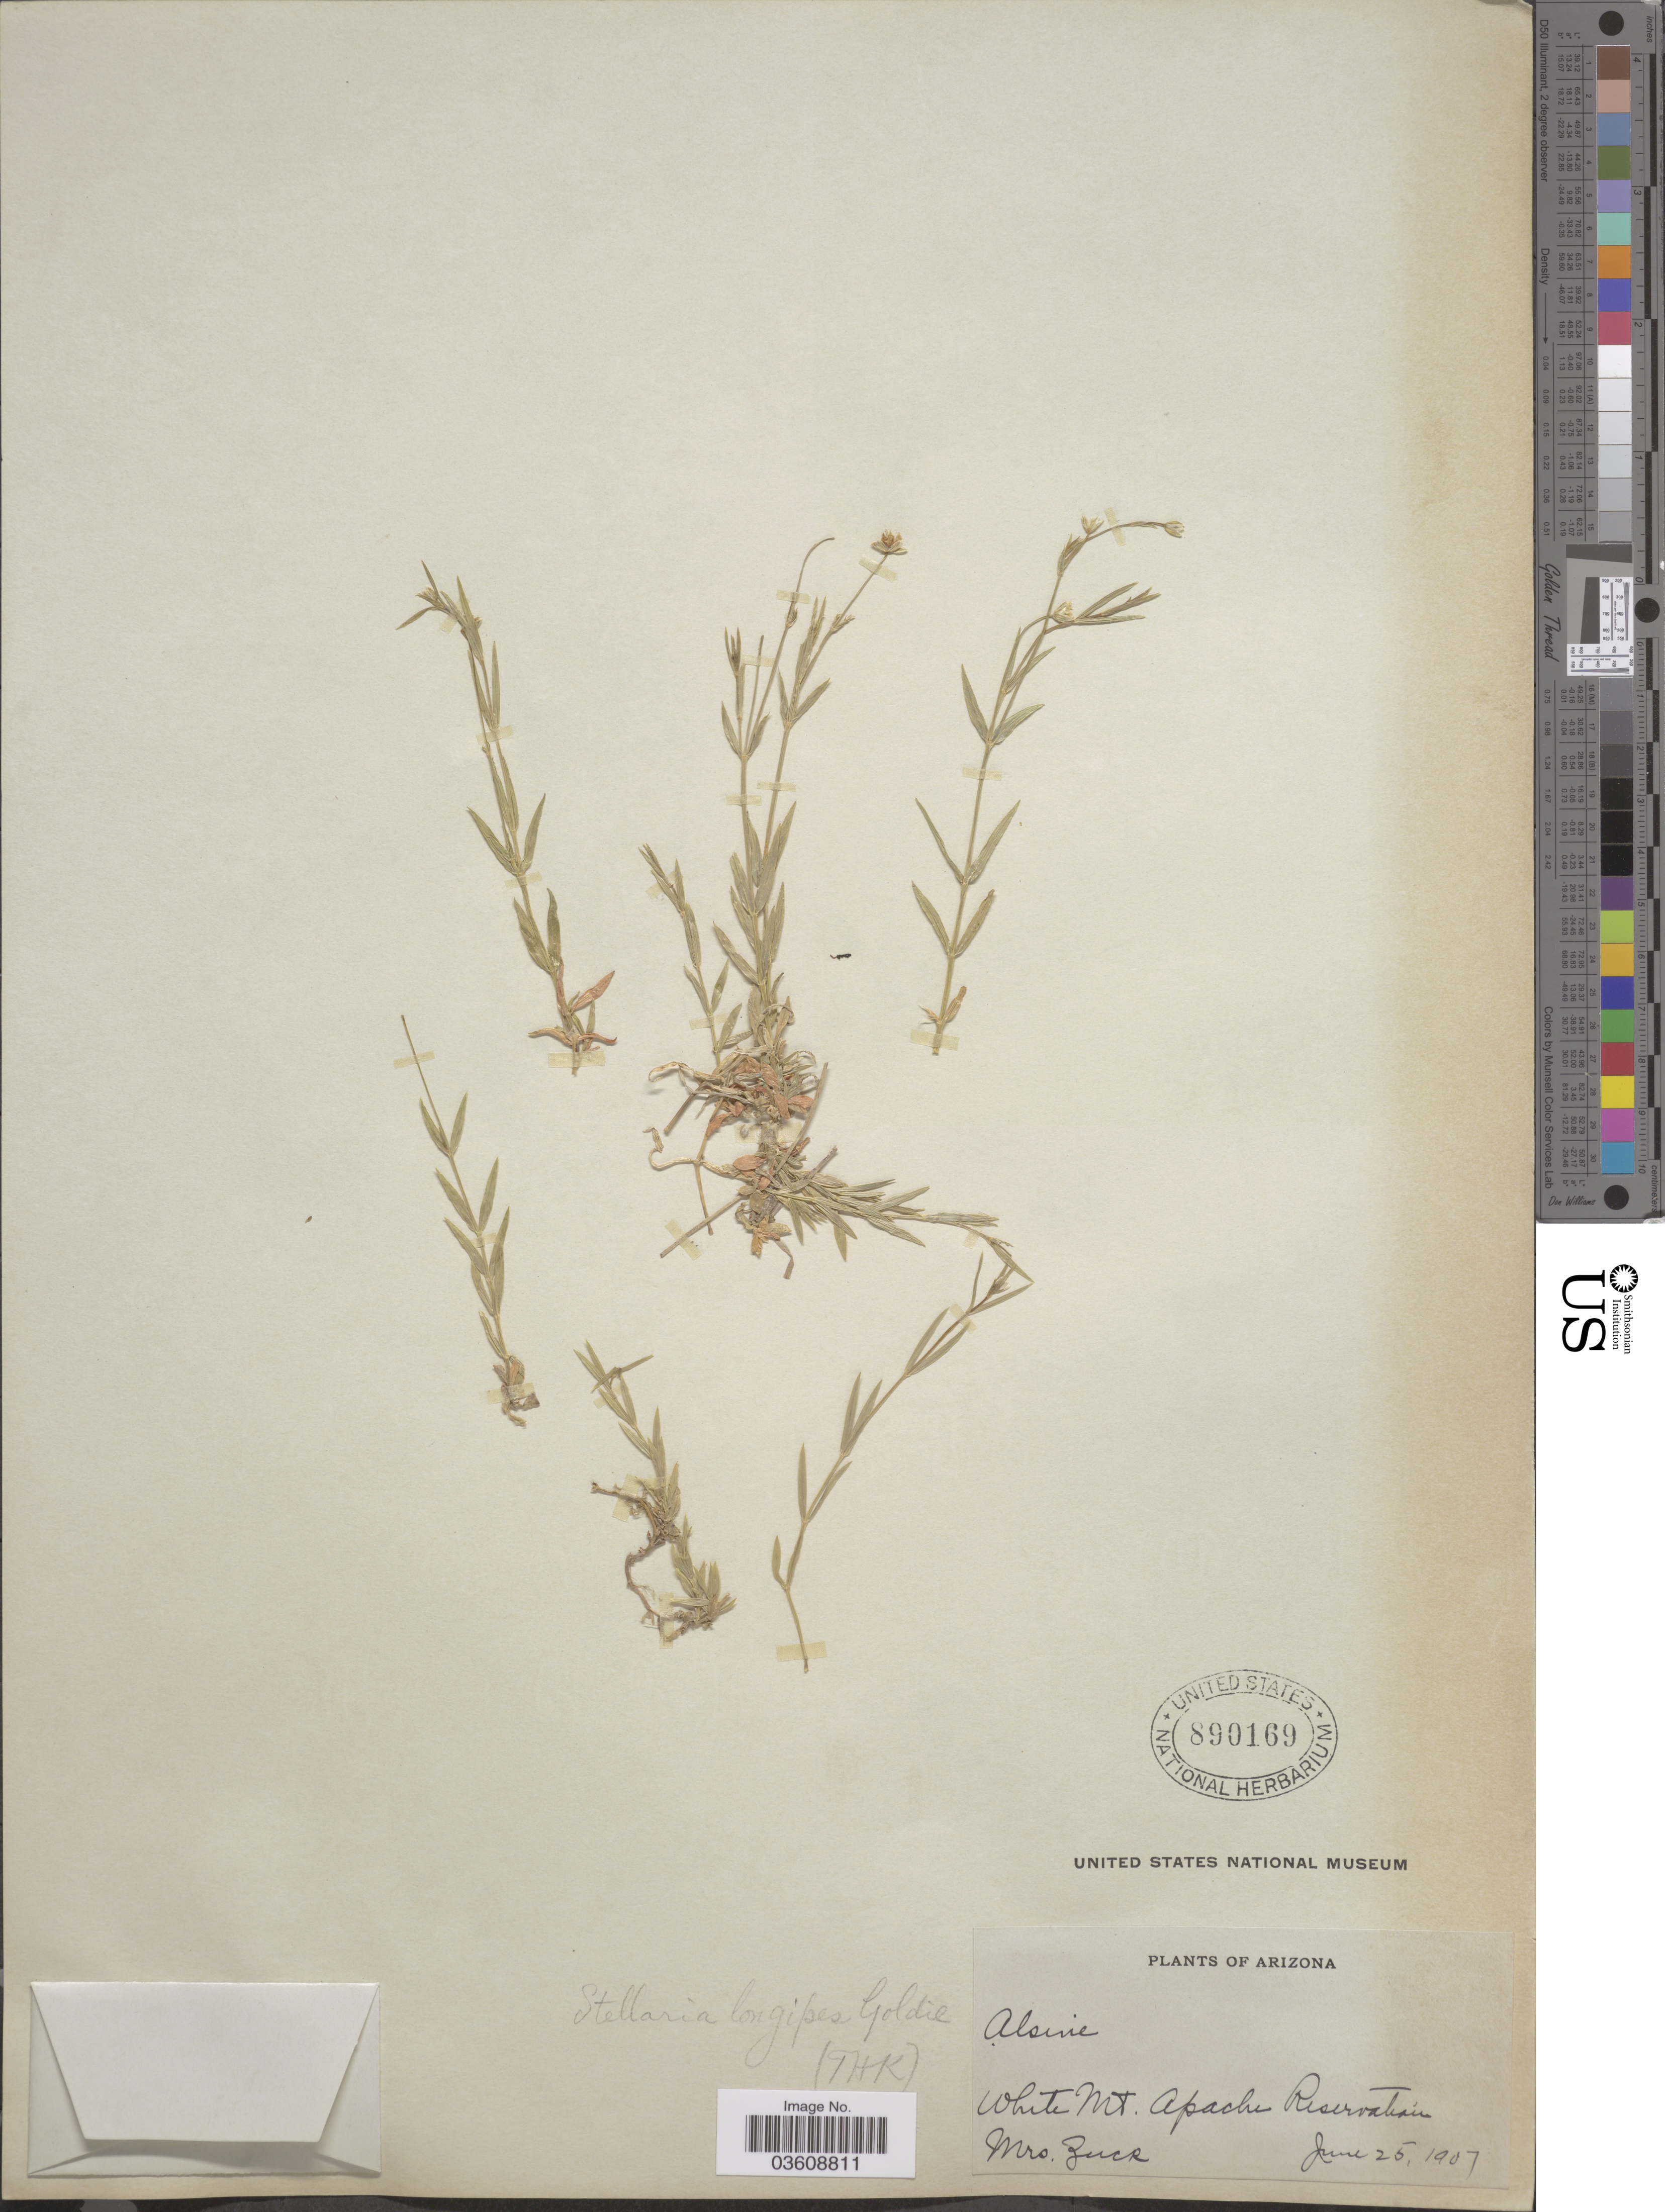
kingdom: Plantae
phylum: Tracheophyta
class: Magnoliopsida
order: Caryophyllales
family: Caryophyllaceae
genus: Stellaria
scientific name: Stellaria longipes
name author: Goldie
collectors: Zuck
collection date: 1907-06-25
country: United States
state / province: Arizona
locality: White Mt. Apache Reservation.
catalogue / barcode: US 890169